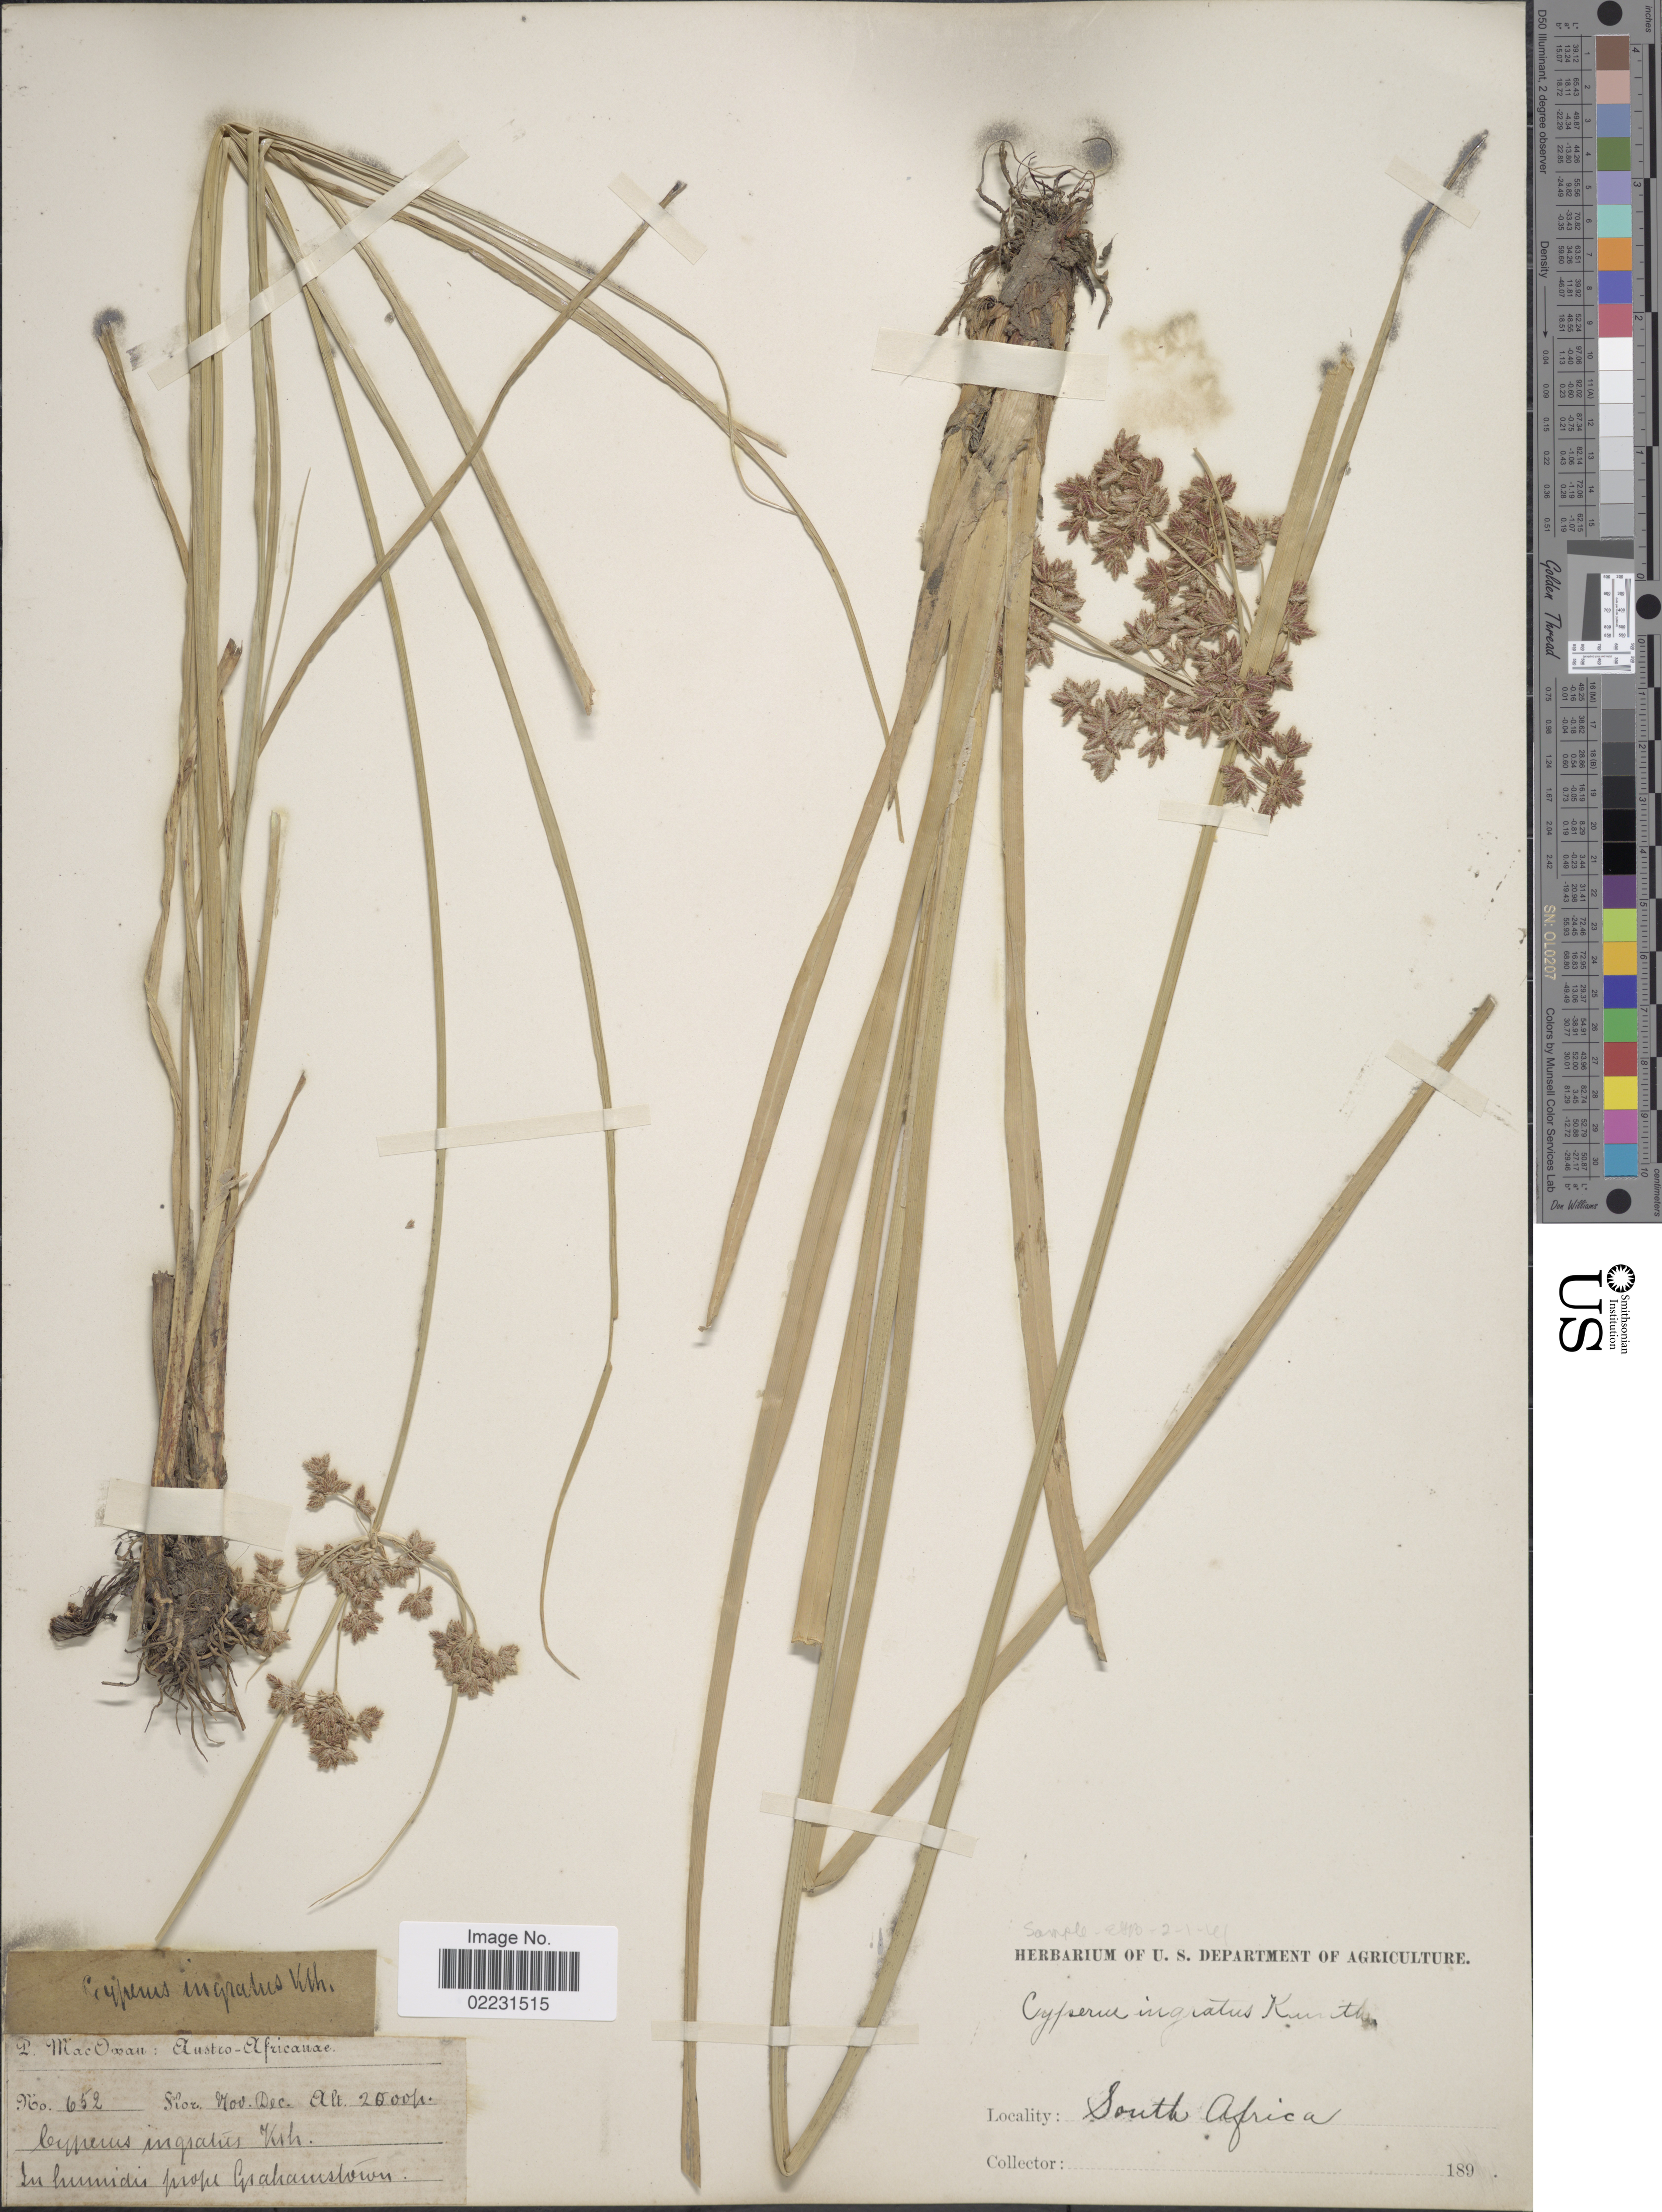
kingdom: Plantae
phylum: Tracheophyta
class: Liliopsida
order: Poales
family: Cyperaceae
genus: Cyperus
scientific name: Cyperus pulcher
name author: Thunb.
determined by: Strong, Mark T., (BOT), Smithsonian Institution - National Museum of Natural History (UNITED STATES)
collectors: MacOwan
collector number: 652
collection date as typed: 189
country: South Africa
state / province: Eastern Cape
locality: South Africa. In humidis prope Grahamstown.